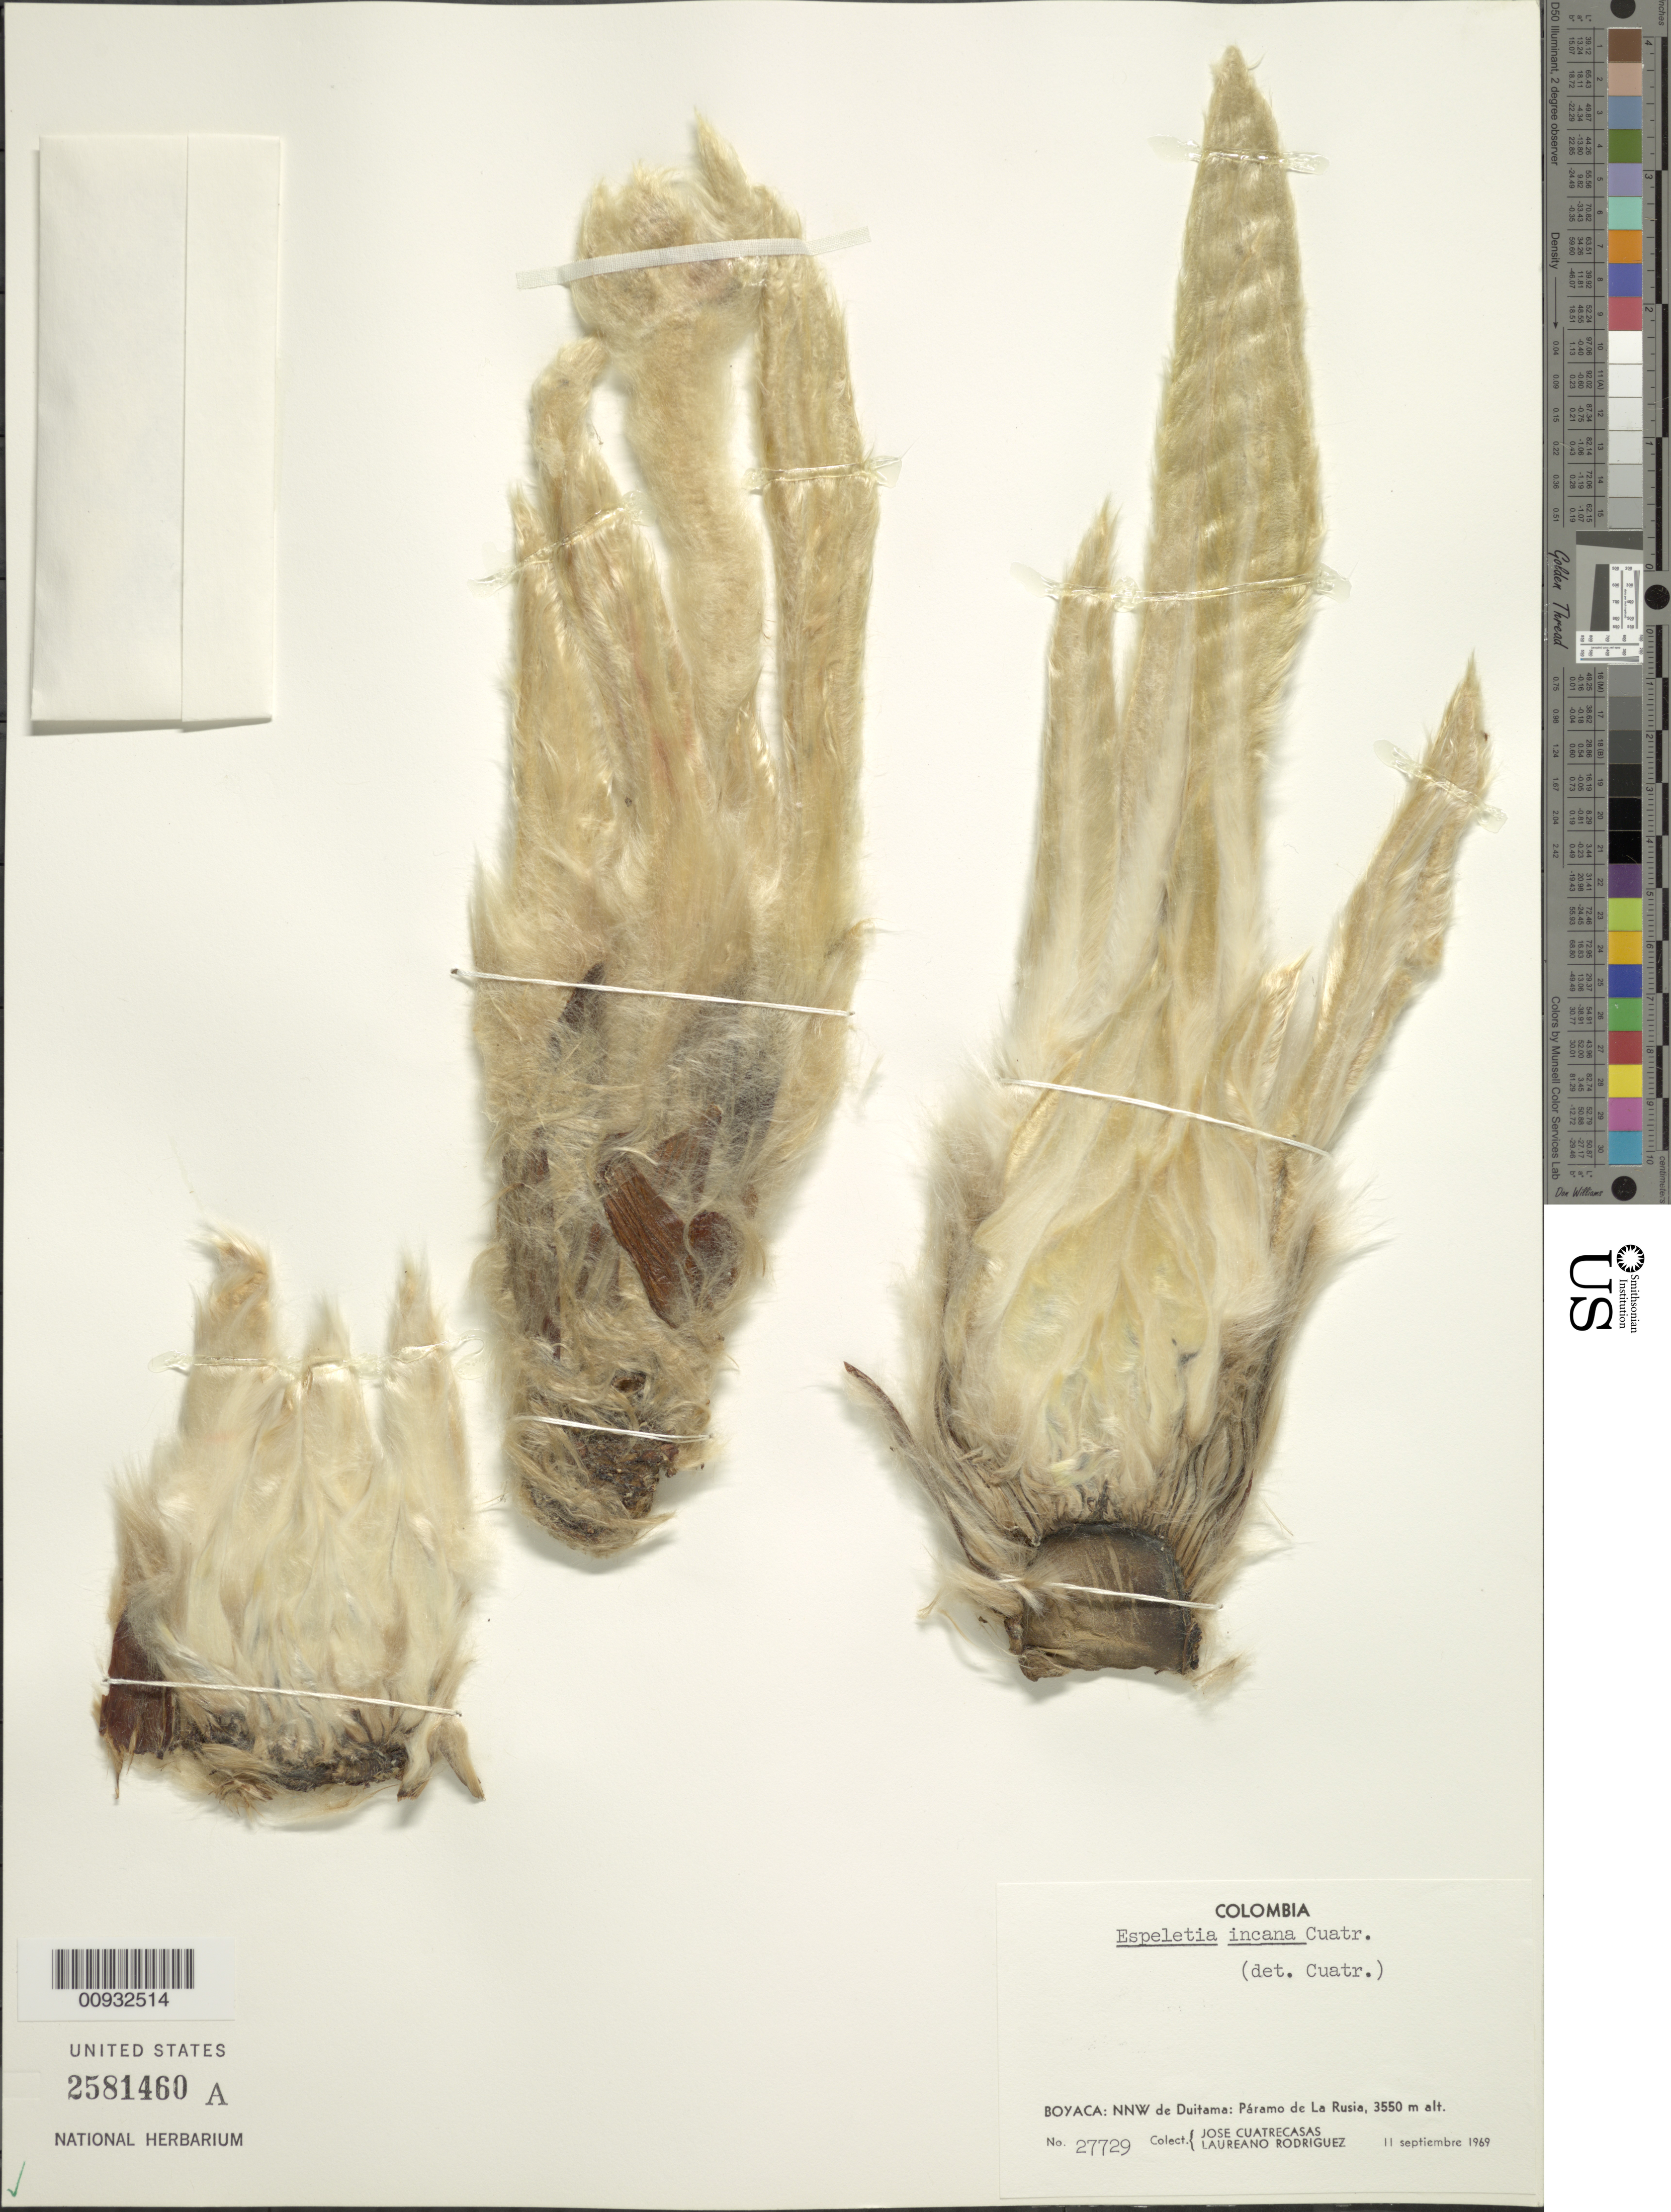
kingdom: Plantae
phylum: Tracheophyta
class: Magnoliopsida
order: Asterales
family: Asteraceae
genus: Espeletia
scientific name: Espeletia incana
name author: Cuatrec.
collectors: J. Cuatrecasas & L. Rodriguez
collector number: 27729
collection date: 1969-09-11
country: Colombia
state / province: Boyacá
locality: P. de la Rusia. NNW de Duitama.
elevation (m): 3550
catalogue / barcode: US 2581460A